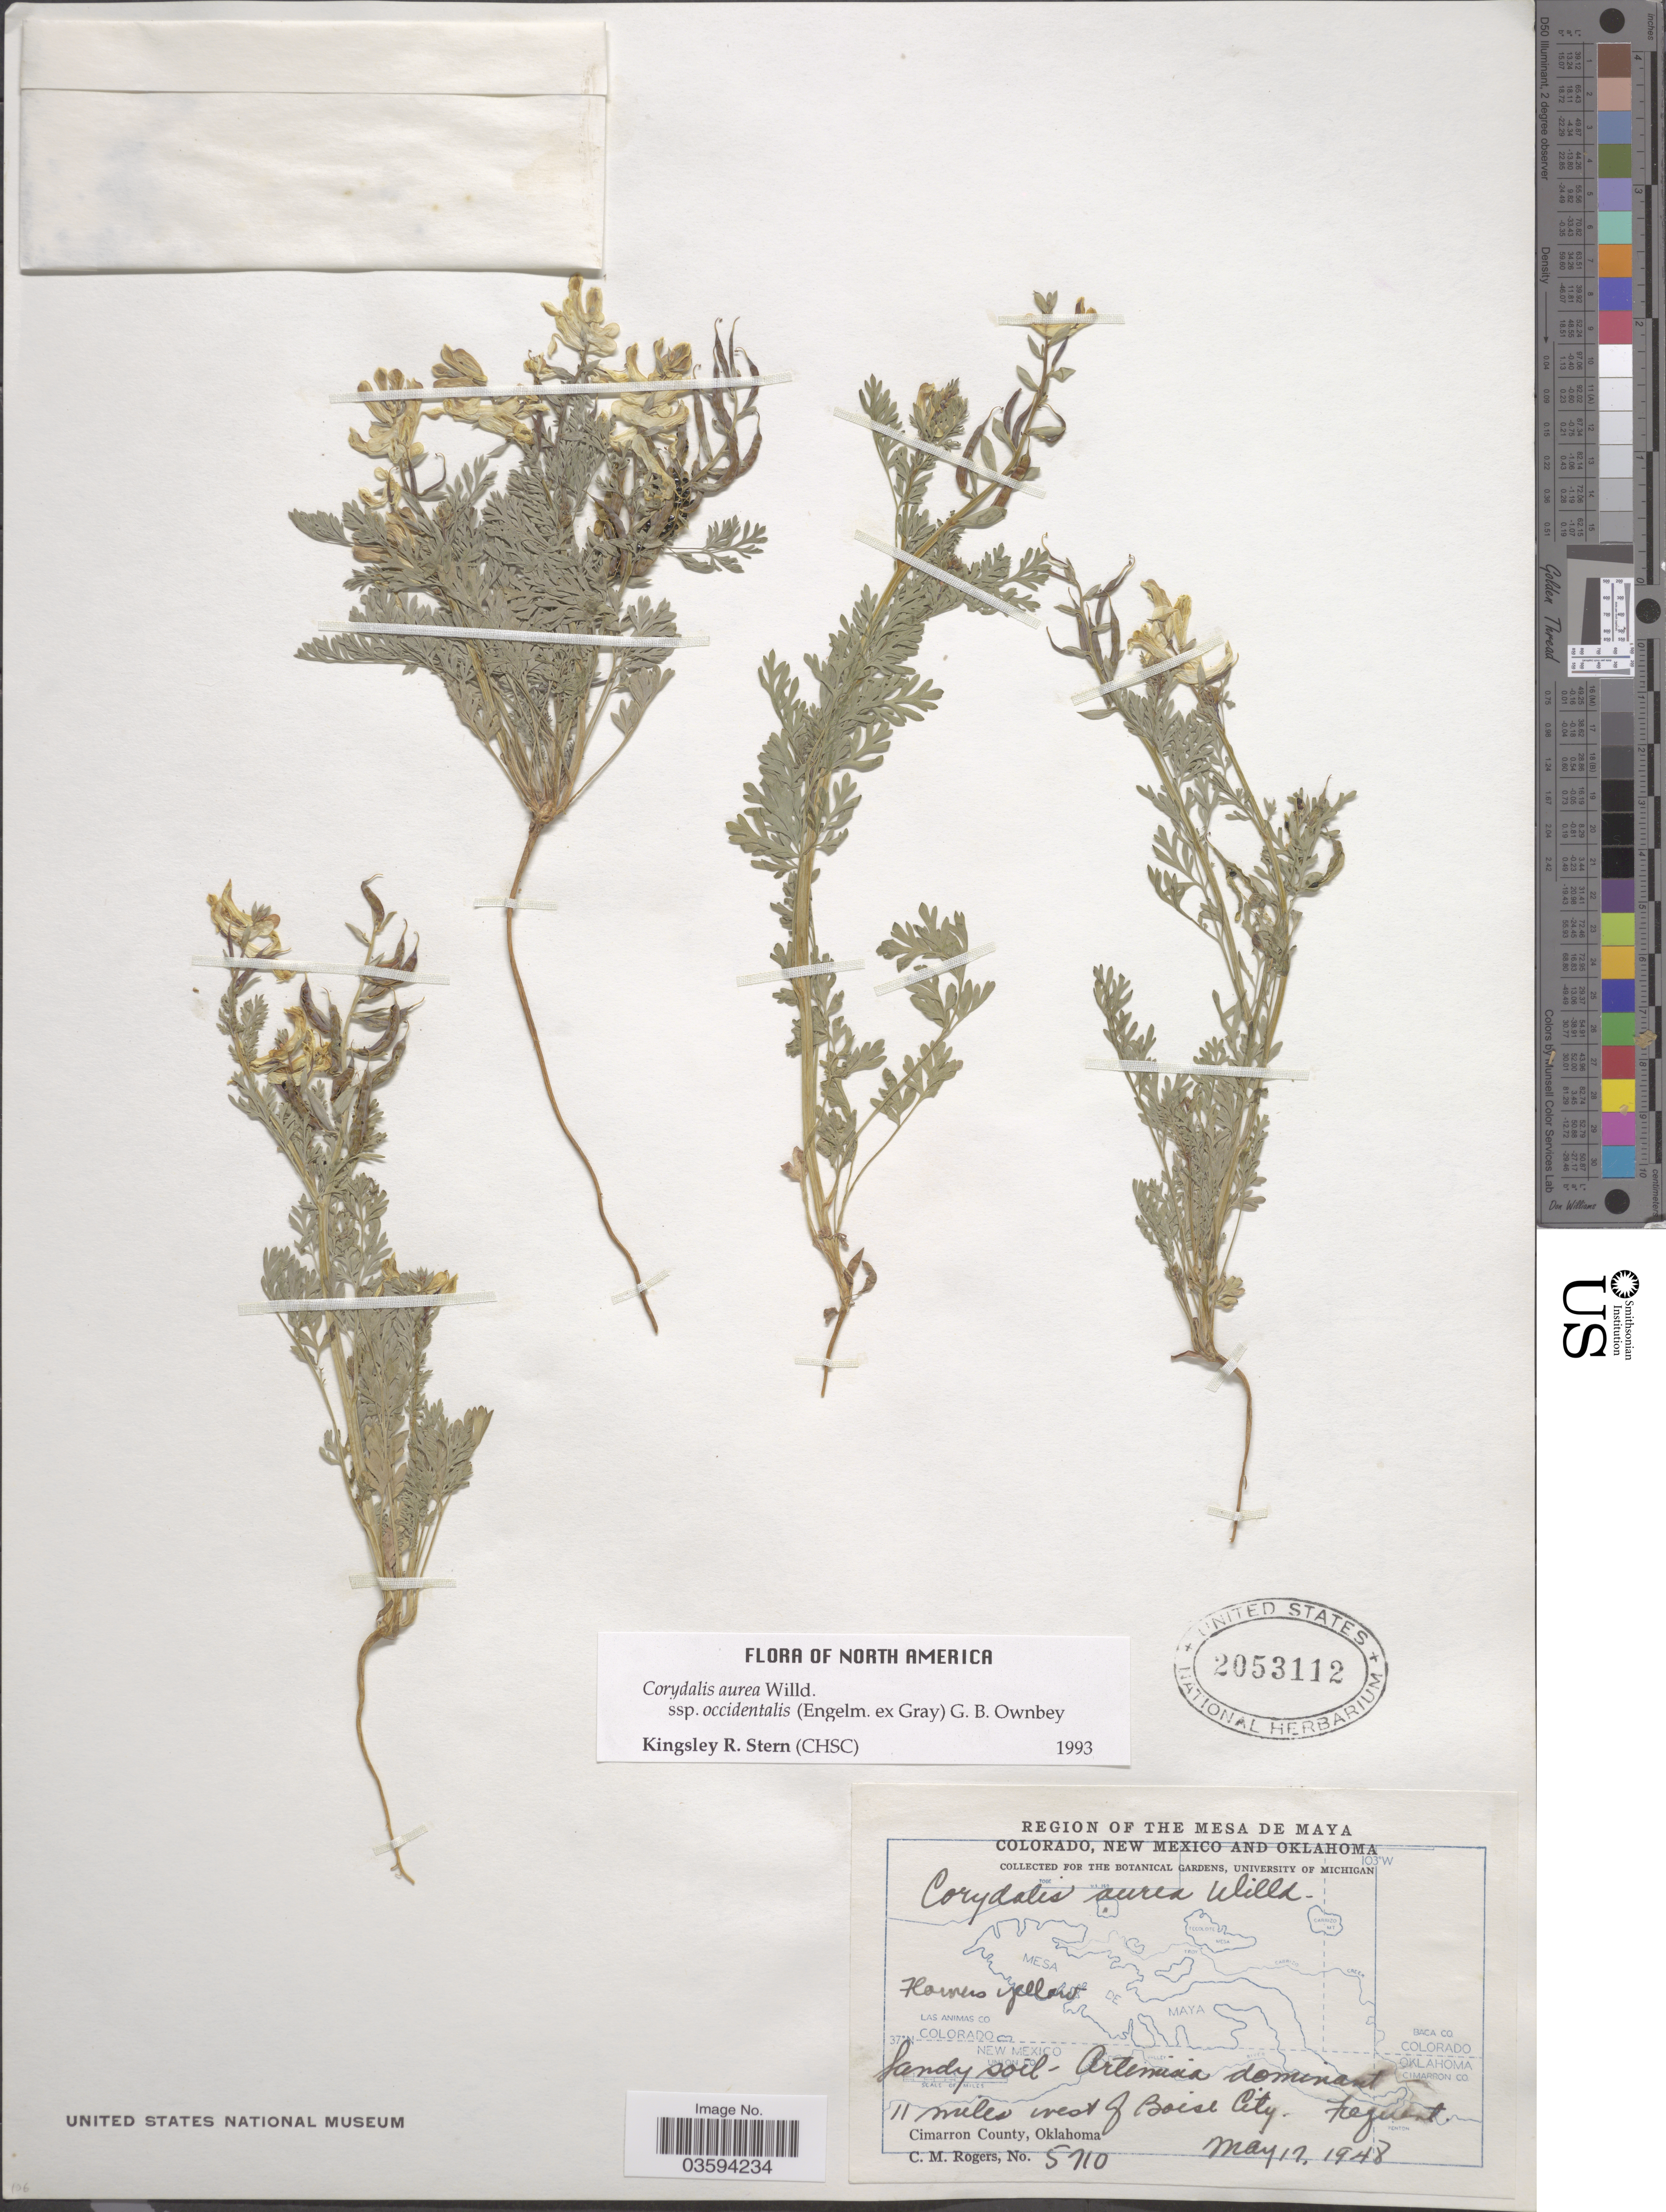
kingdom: Plantae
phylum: Tracheophyta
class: Magnoliopsida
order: Ranunculales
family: Papaveraceae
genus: Corydalis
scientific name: Corydalis aurea subsp. occidentalis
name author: Willd.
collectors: C. M. Rogers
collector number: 5710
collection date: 1948-05-17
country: United States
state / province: Oklahoma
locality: Region of The Mesa de Maya. 11 miles west of Boise City. Cimarron County.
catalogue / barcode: US 2053112